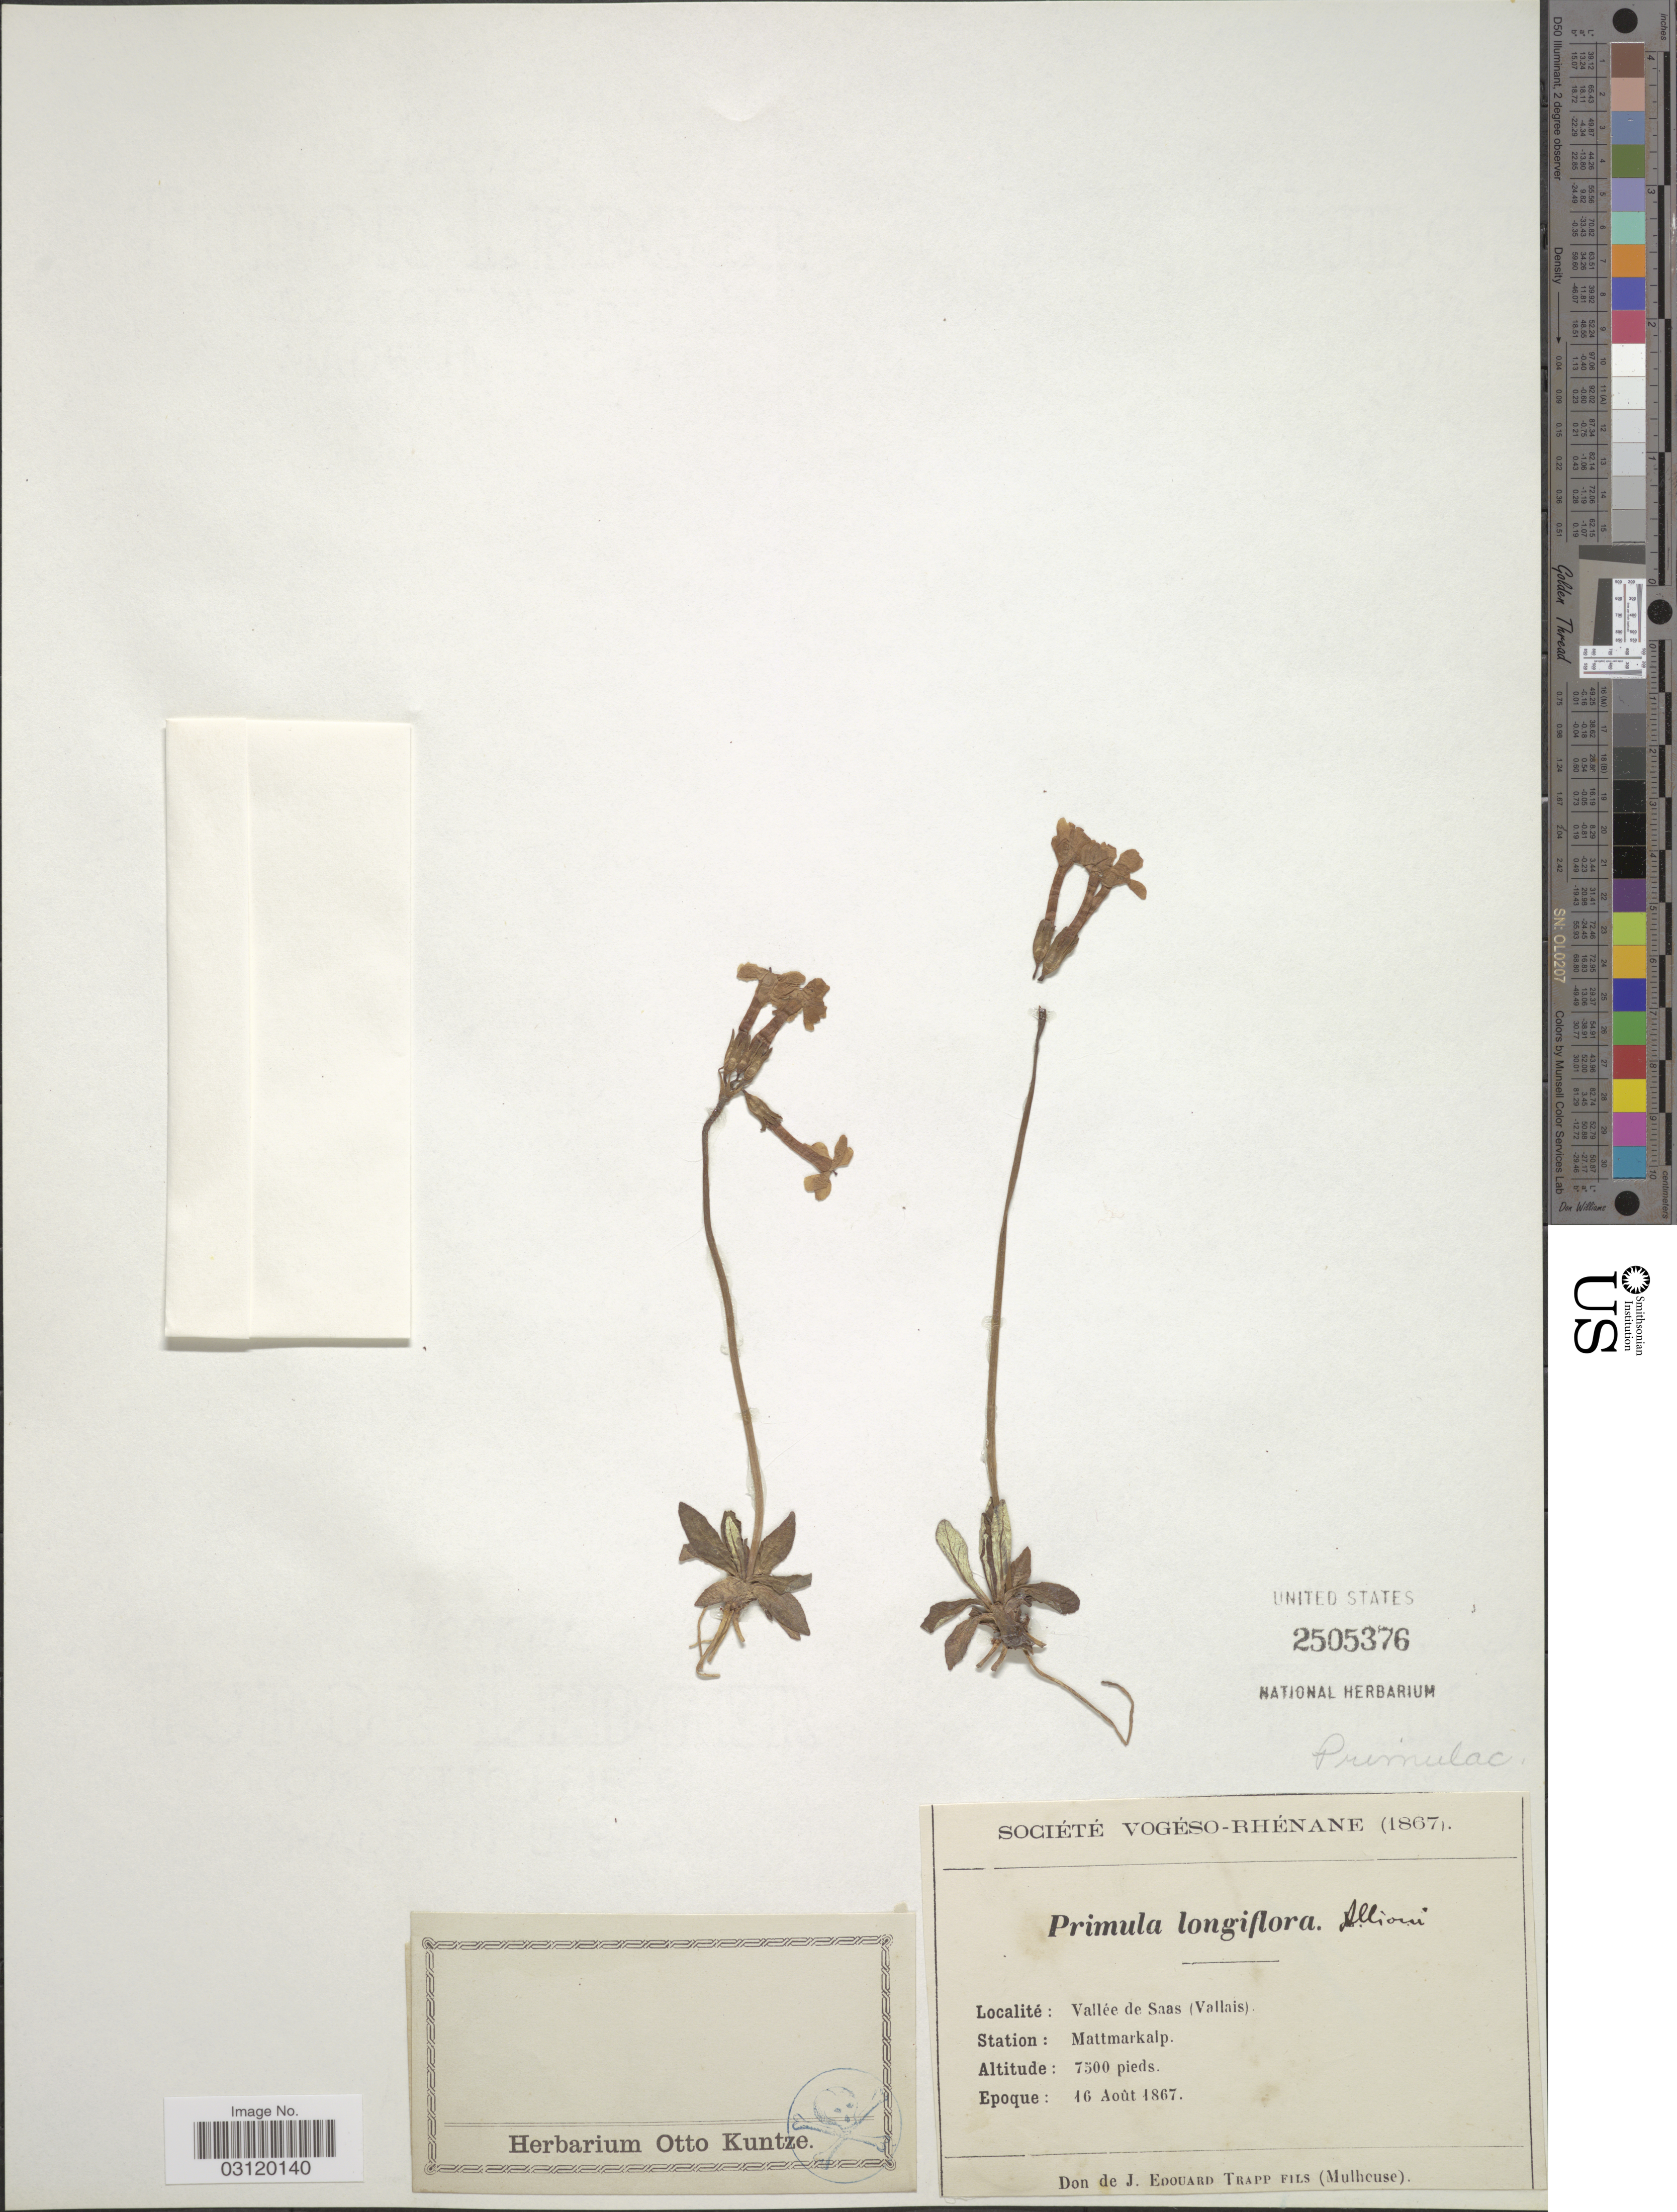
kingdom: Plantae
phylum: Tracheophyta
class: Magnoliopsida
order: Ericales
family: Primulaceae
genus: Primula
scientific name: Primula longiflora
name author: All.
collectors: Trapp, J.E.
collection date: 1867-08-16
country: Switzerland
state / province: Valais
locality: Vallée de Saas (Vallais), Station: Mattmarkalp.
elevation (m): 2286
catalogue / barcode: US 2505376